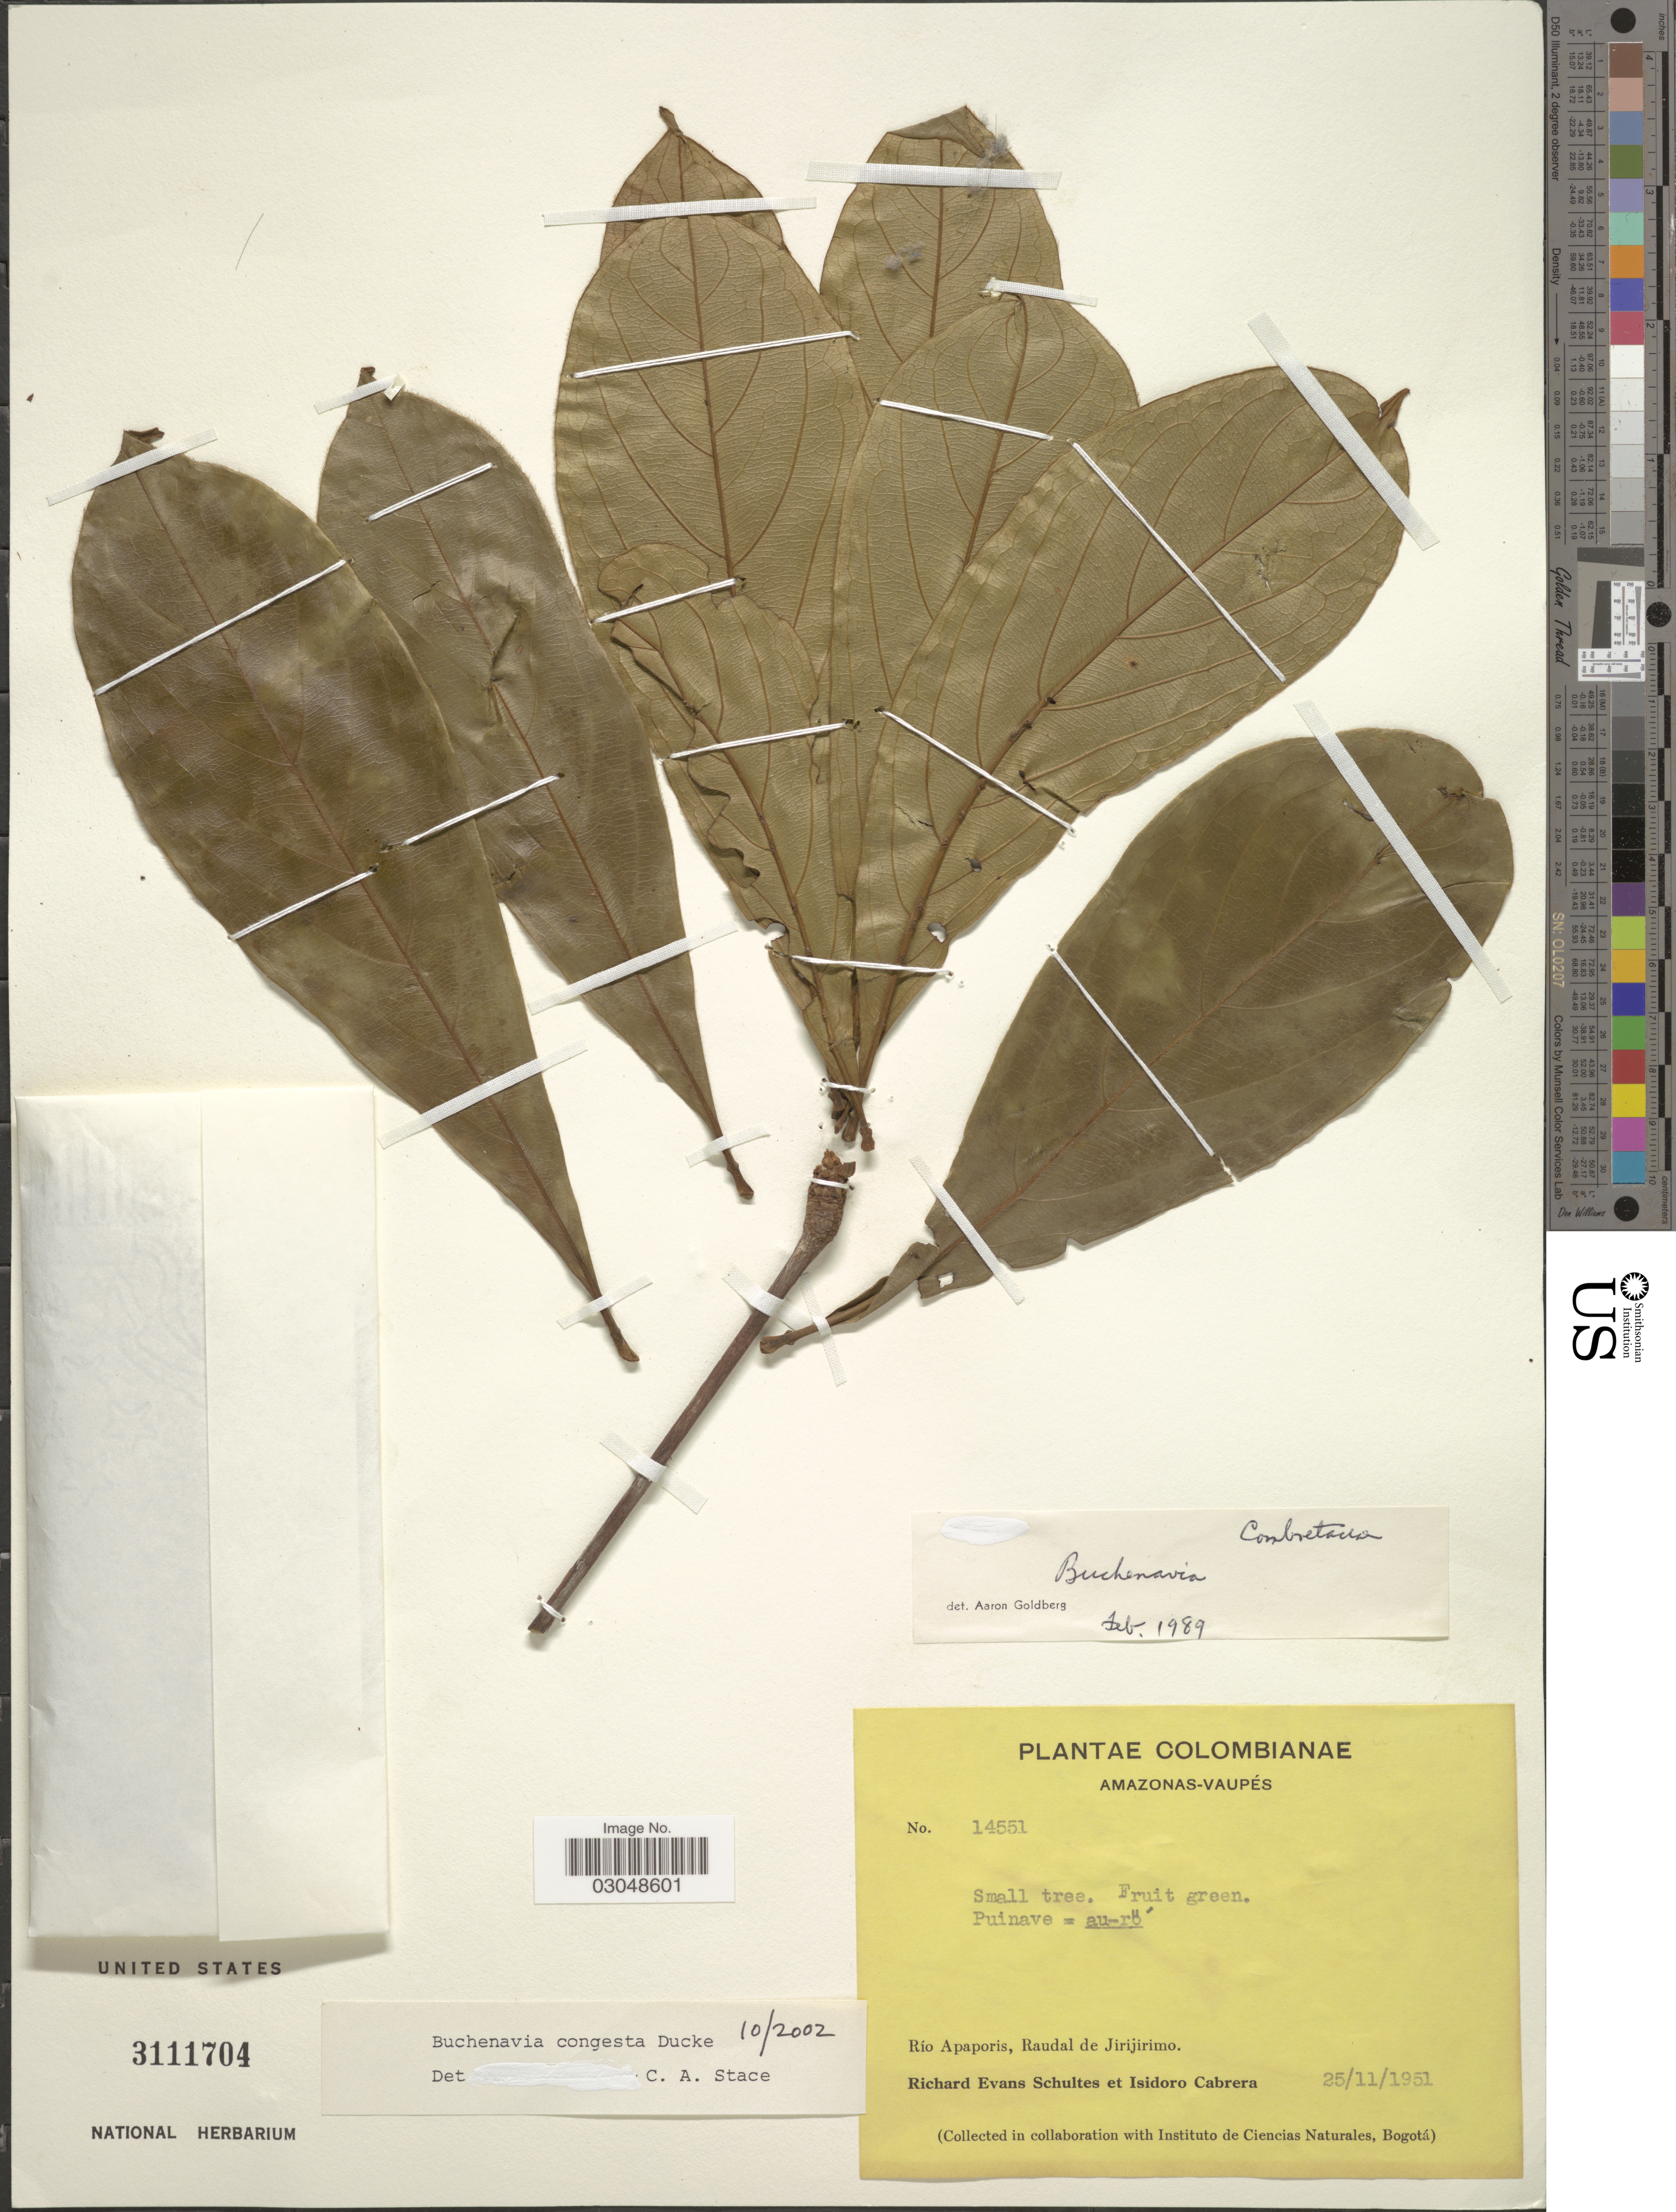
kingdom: Plantae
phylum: Tracheophyta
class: Magnoliopsida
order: Myrtales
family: Combretaceae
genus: Terminalia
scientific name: Terminalia congesta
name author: (Ducke) Gere & Boatwr.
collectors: R. E. Schultes & I. Cabrera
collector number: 14551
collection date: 1951-11-25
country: Colombia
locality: Amazonas-Vaupés, Río Apaporis, Raudal de Jirijirimo.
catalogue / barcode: US 3111704